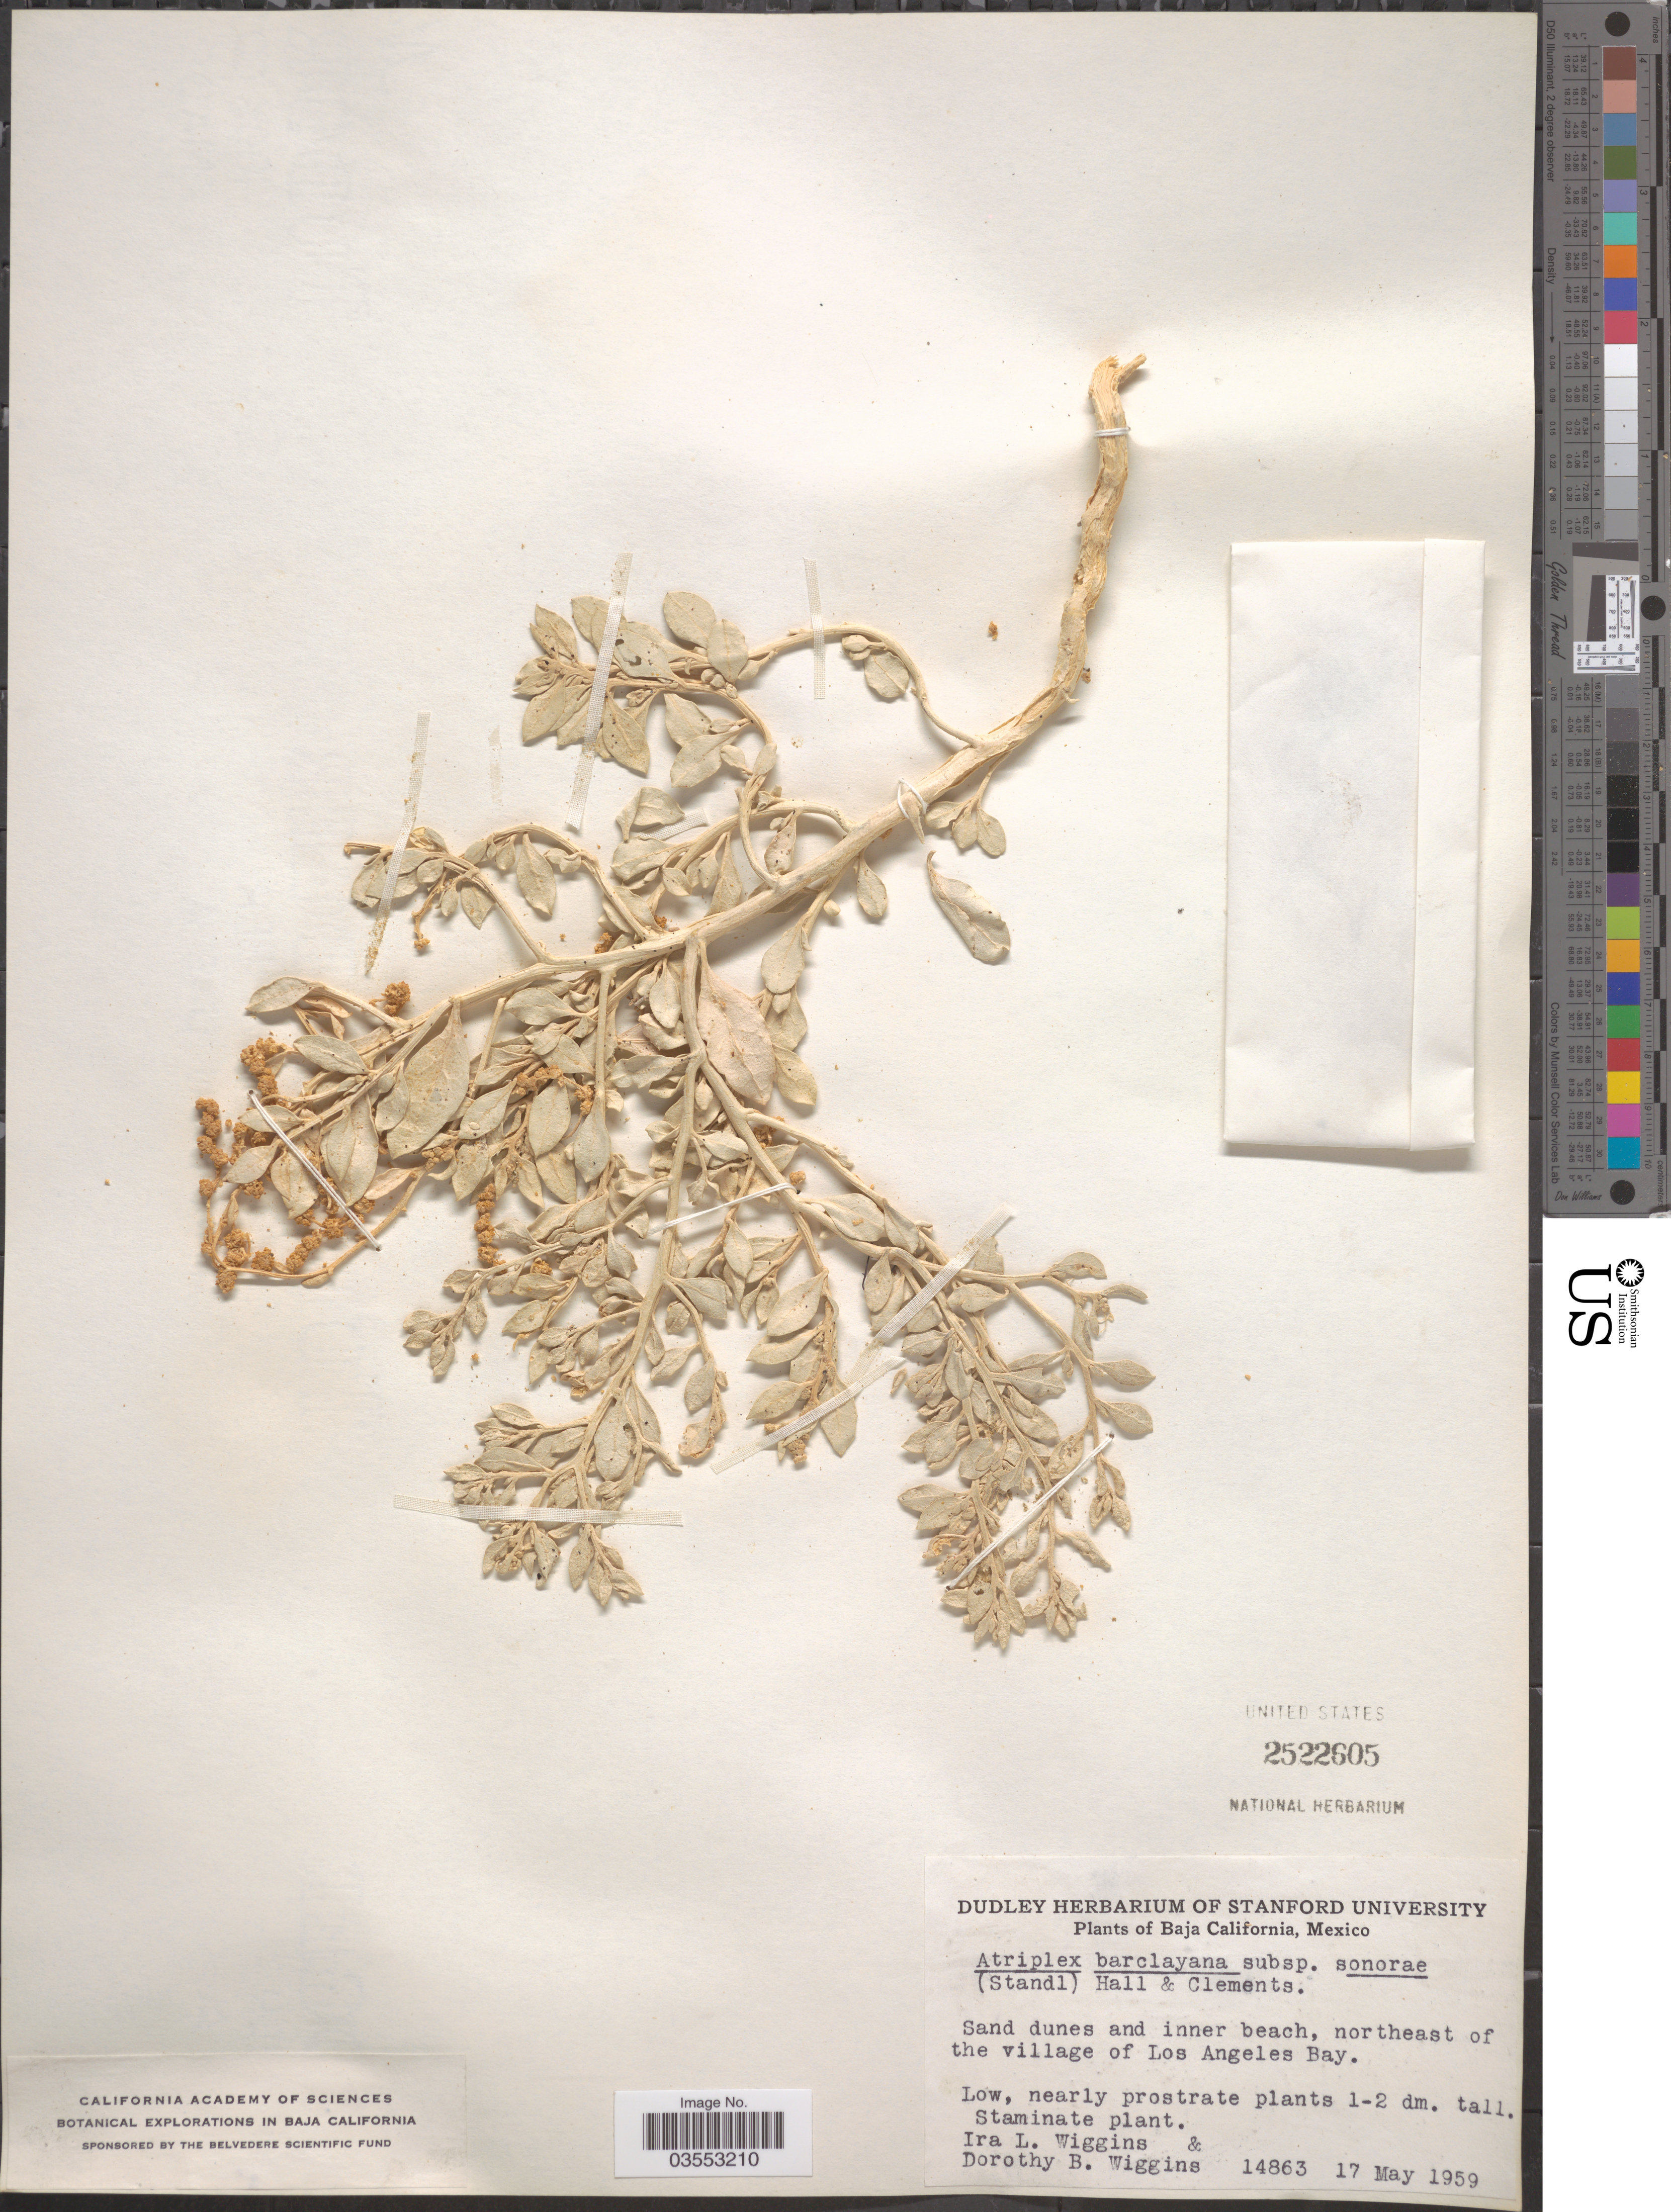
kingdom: Plantae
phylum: Tracheophyta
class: Magnoliopsida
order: Caryophyllales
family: Amaranthaceae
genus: Atriplex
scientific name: Atriplex barclayana subsp. sonorae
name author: (Standl.) H.M. Hall & Clem.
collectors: I. L. Wiggins & D. B. Wiggins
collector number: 14863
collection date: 1959-05-17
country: Mexico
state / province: Baja California Norte / Baja California Sur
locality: Sand dunes and inner beach northeast of the village of Los Angeles Bay.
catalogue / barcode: US 2522605